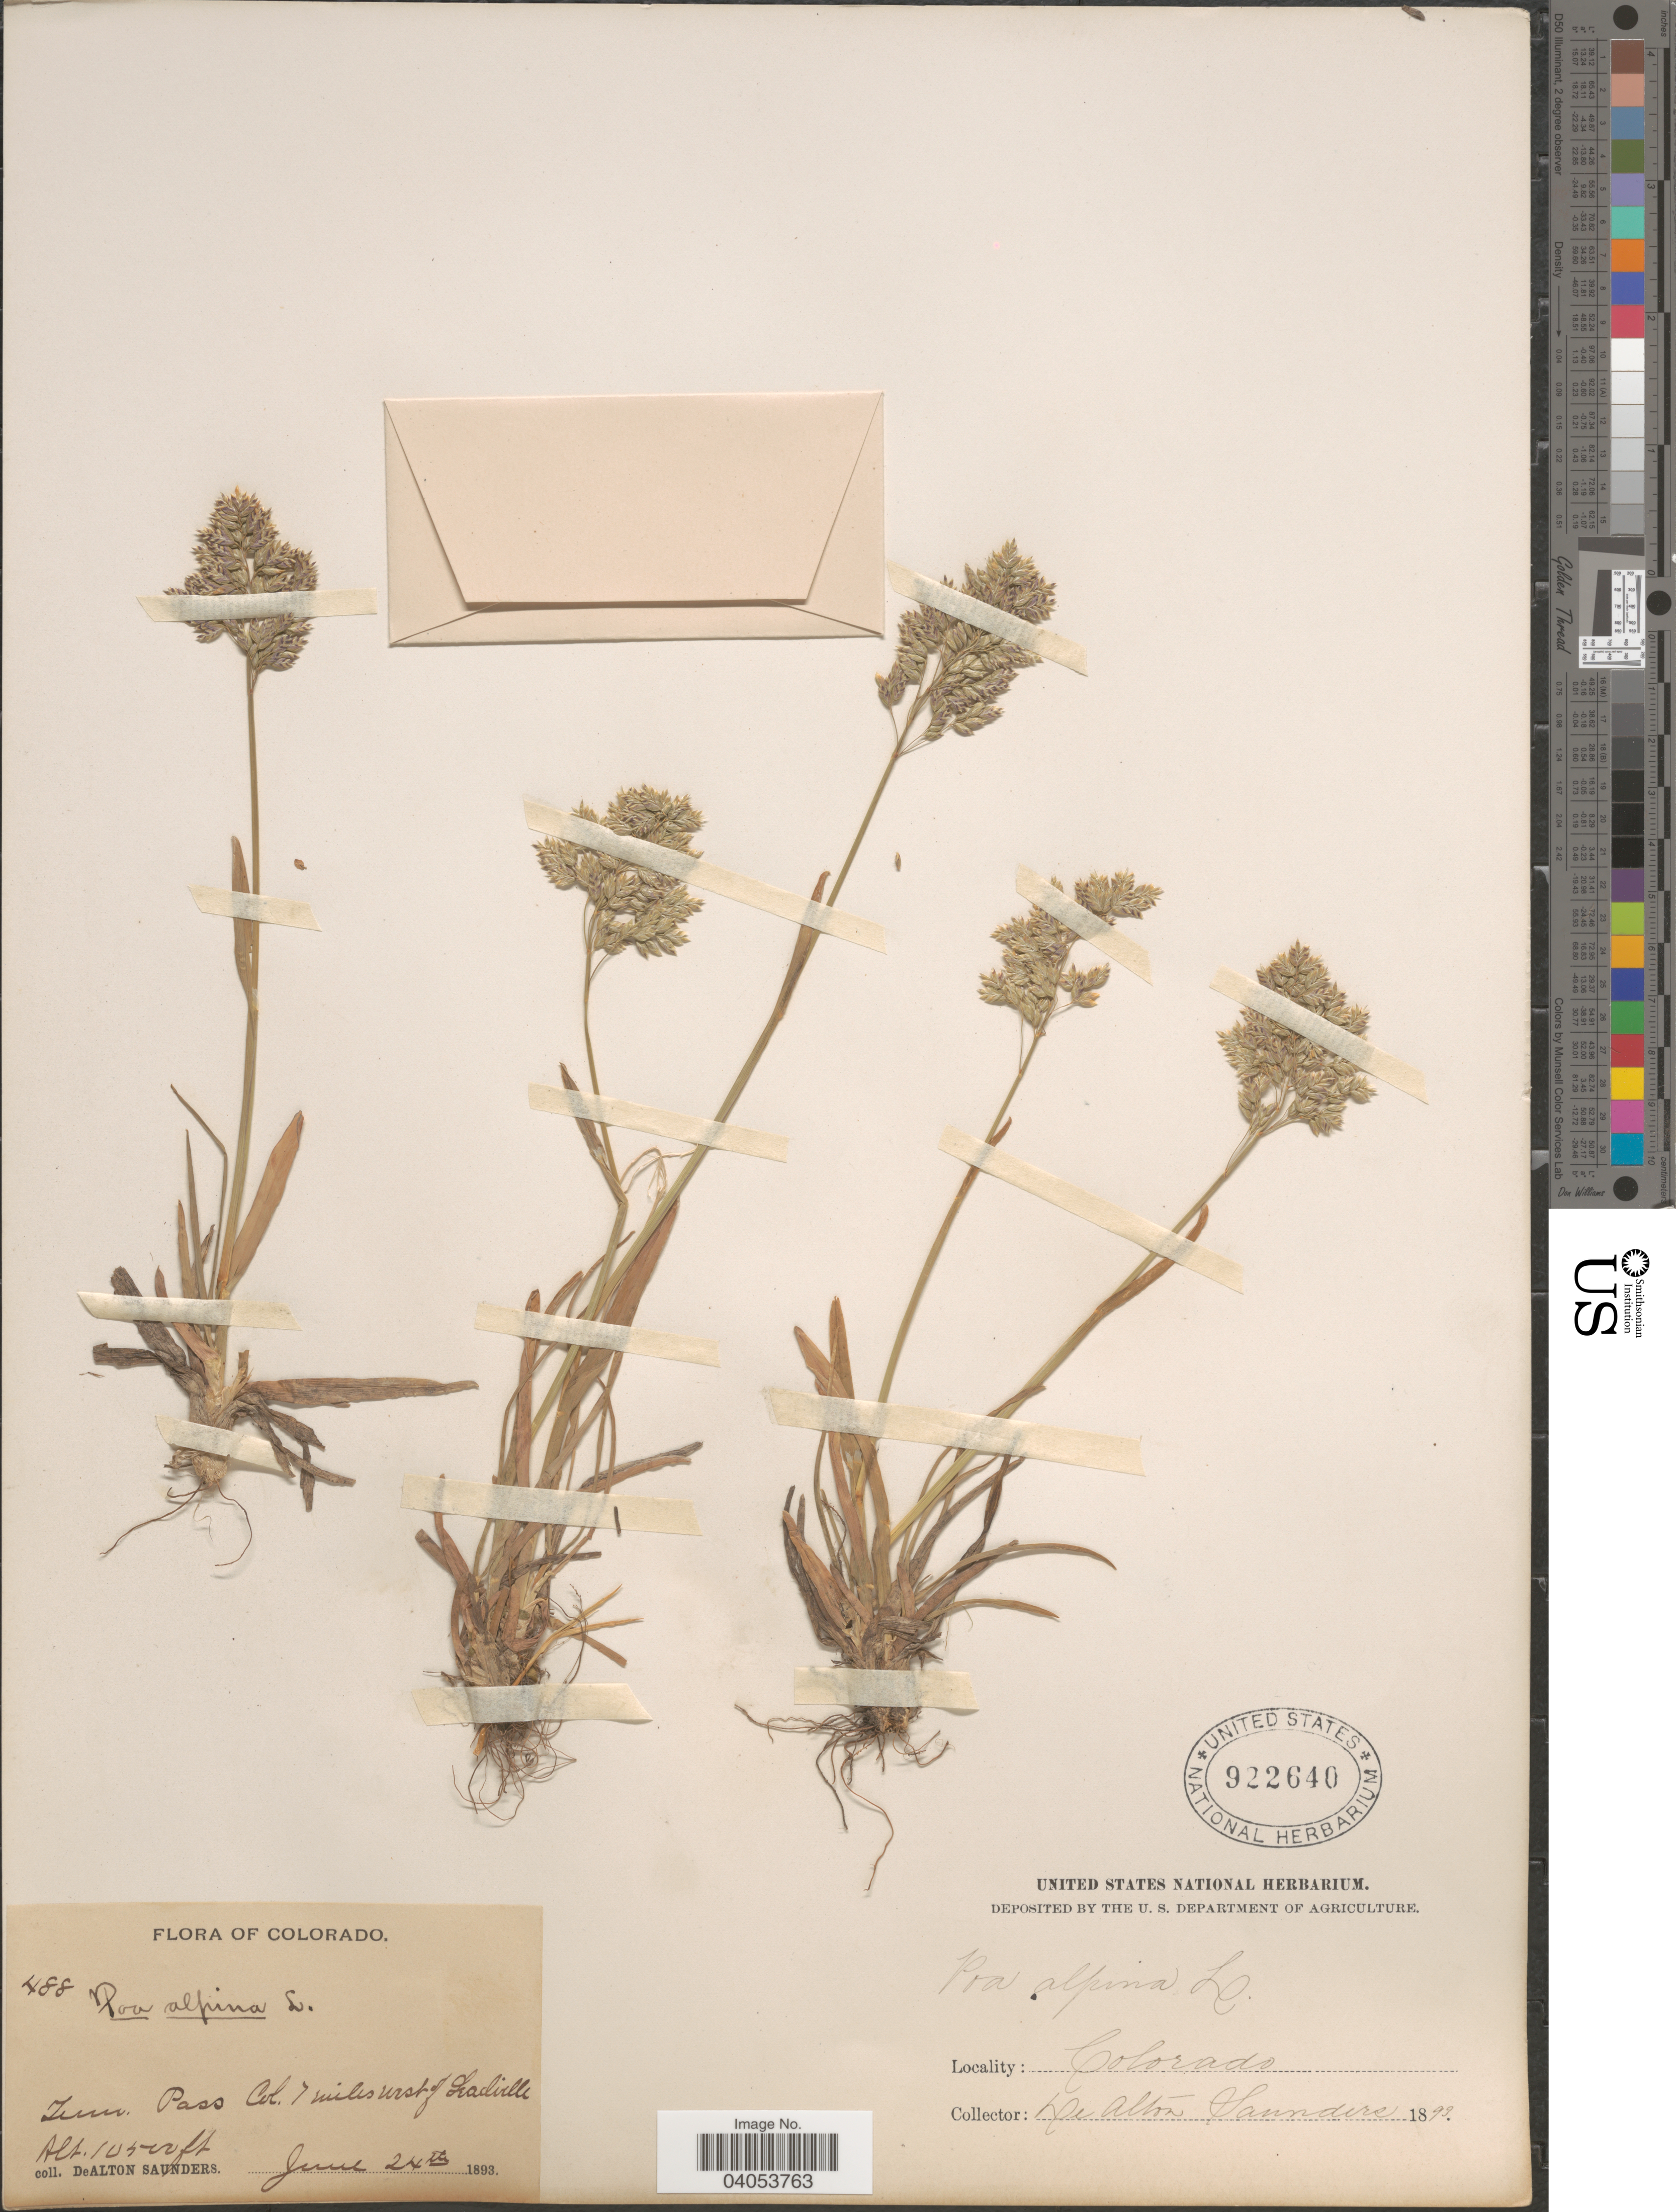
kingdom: Plantae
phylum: Tracheophyta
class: Liliopsida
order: Poales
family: Poaceae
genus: Poa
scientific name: Poa alpina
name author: L.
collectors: D. A. Saunders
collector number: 488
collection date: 1893-06-24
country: United States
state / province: Colorado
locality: Tenn. Pass. 7 miles west of Leadville.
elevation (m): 3200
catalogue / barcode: US 922640